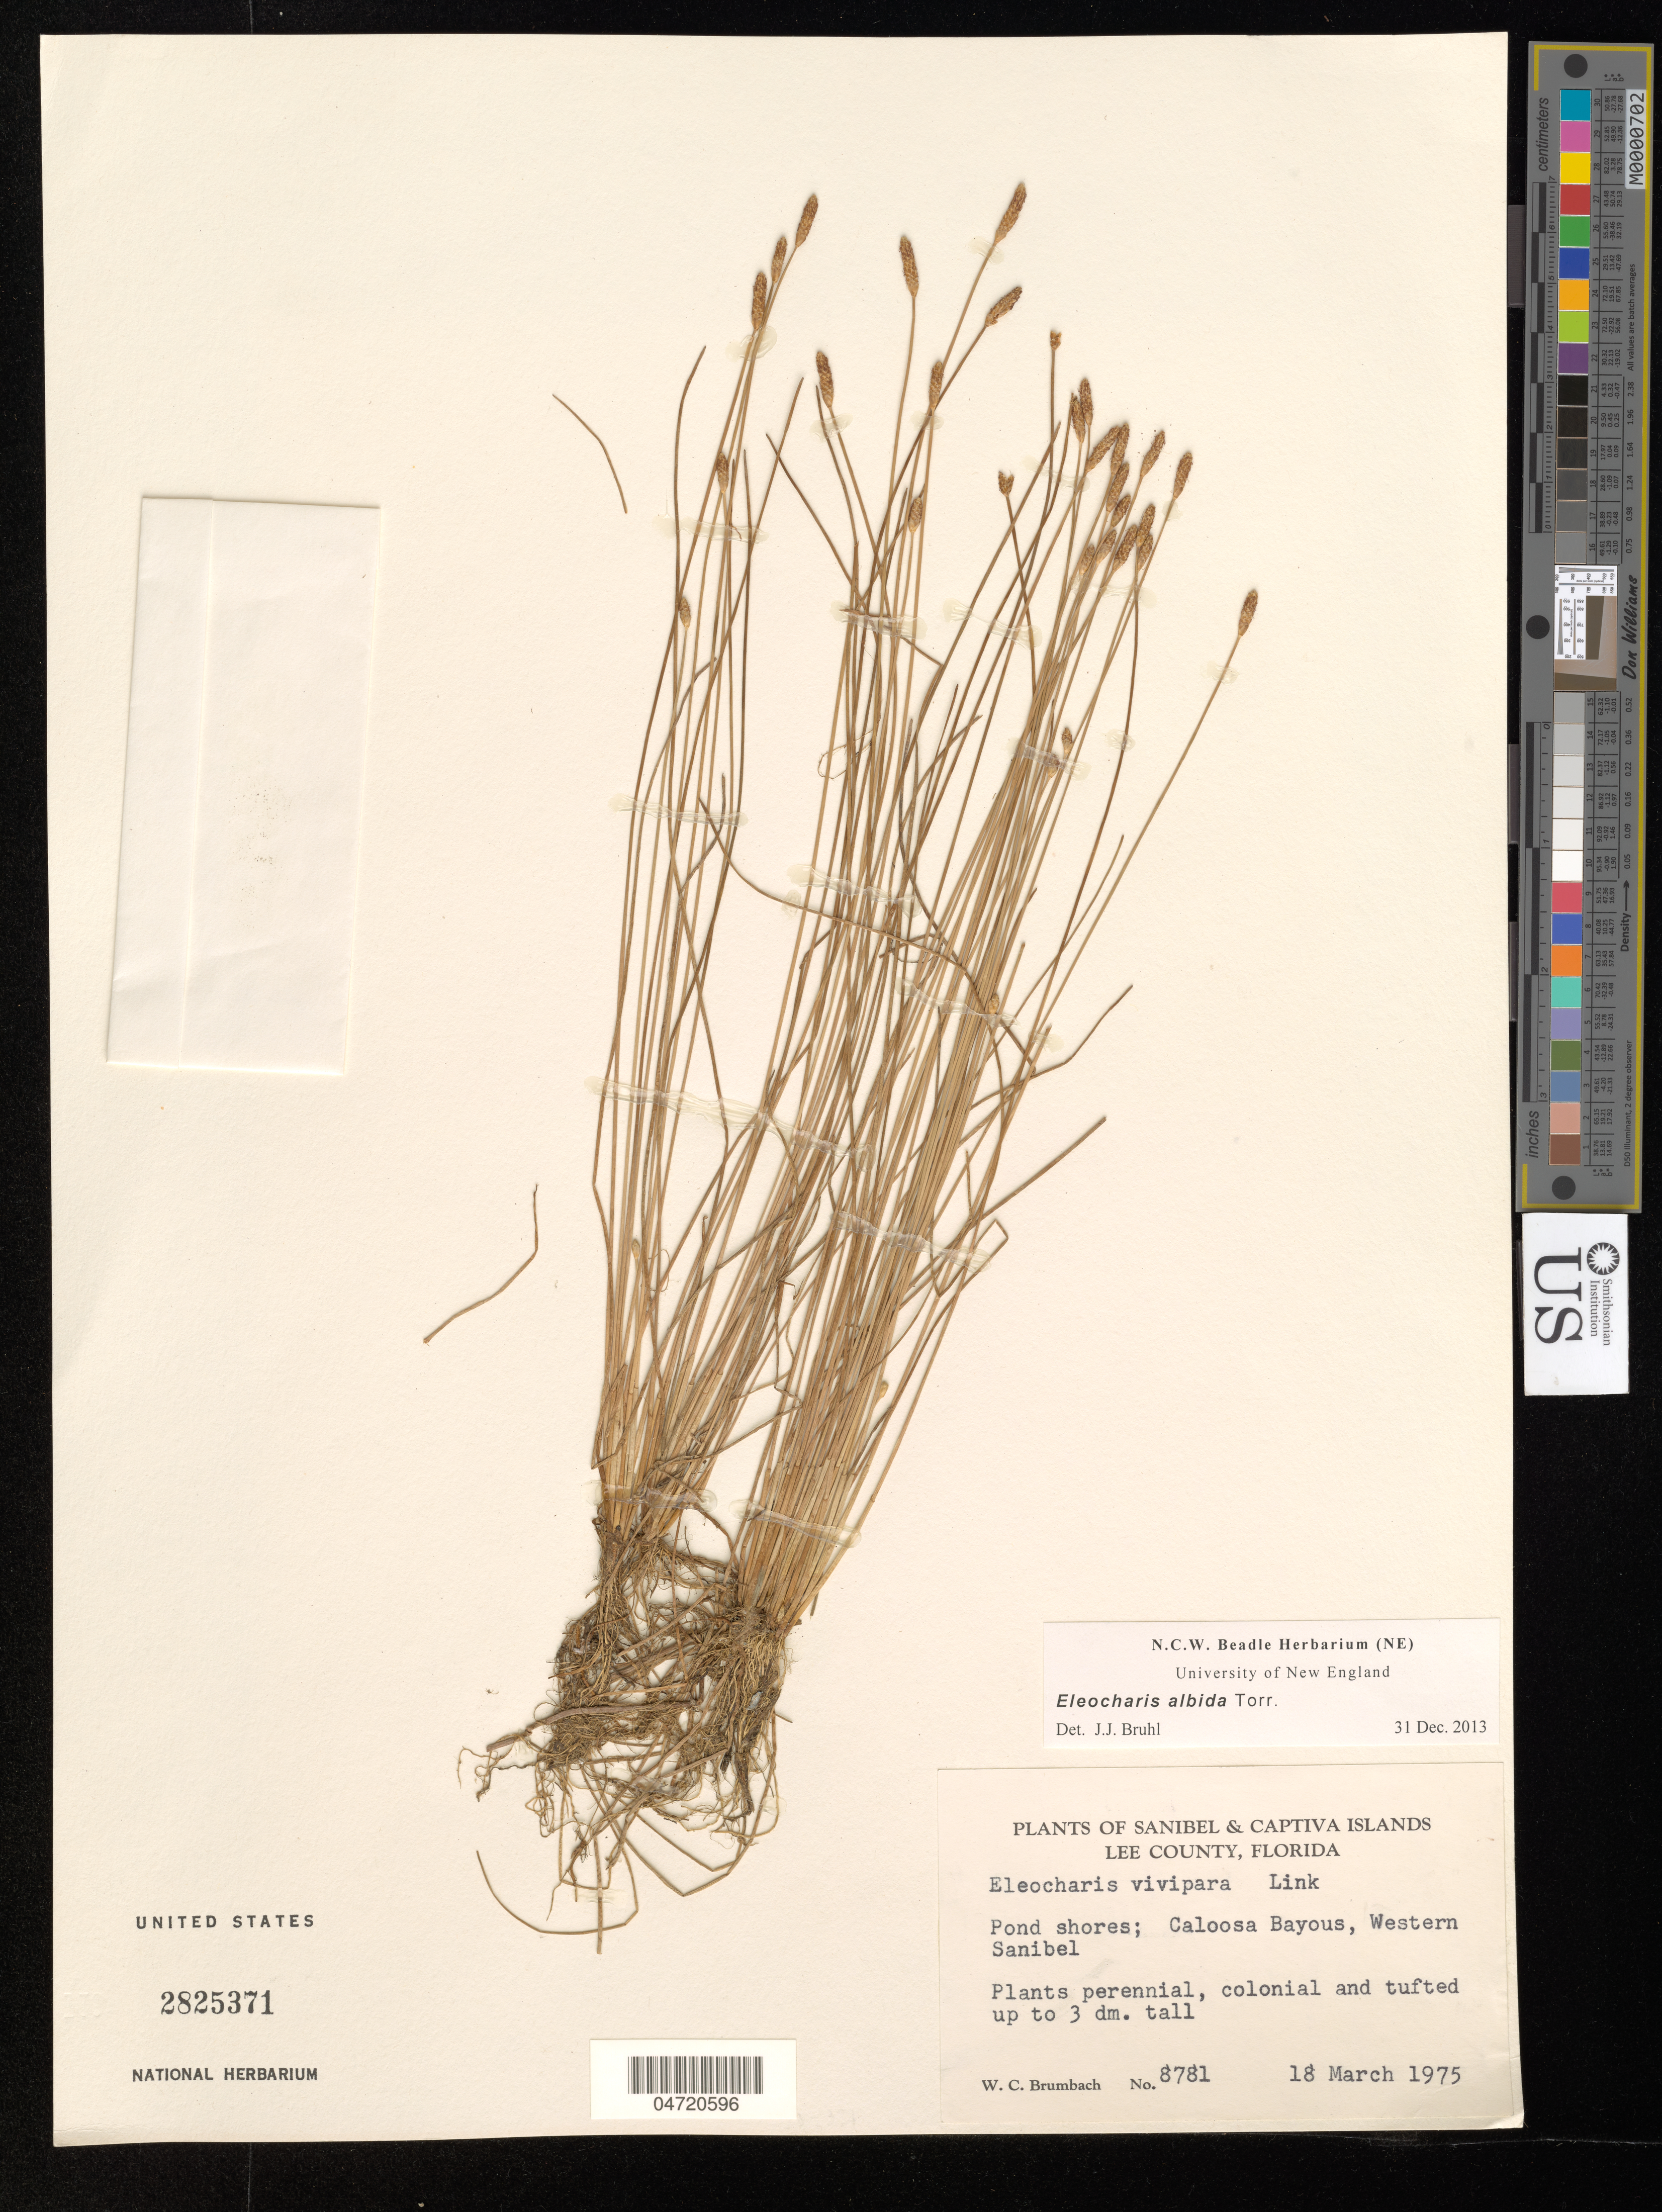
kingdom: Plantae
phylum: Tracheophyta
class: Liliopsida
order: Poales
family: Cyperaceae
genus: Eleocharis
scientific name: Eleocharis albida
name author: Torr.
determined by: Bruhl, J. J., (NE), University of New England (AUSTRALIA)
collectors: W. C. Brumbach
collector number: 8781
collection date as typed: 18 Mar 1975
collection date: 1975-03-18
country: United States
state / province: Florida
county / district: Lee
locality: Caloosa Bayous, Western Sanibel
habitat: Pond shores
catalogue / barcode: US 2825371